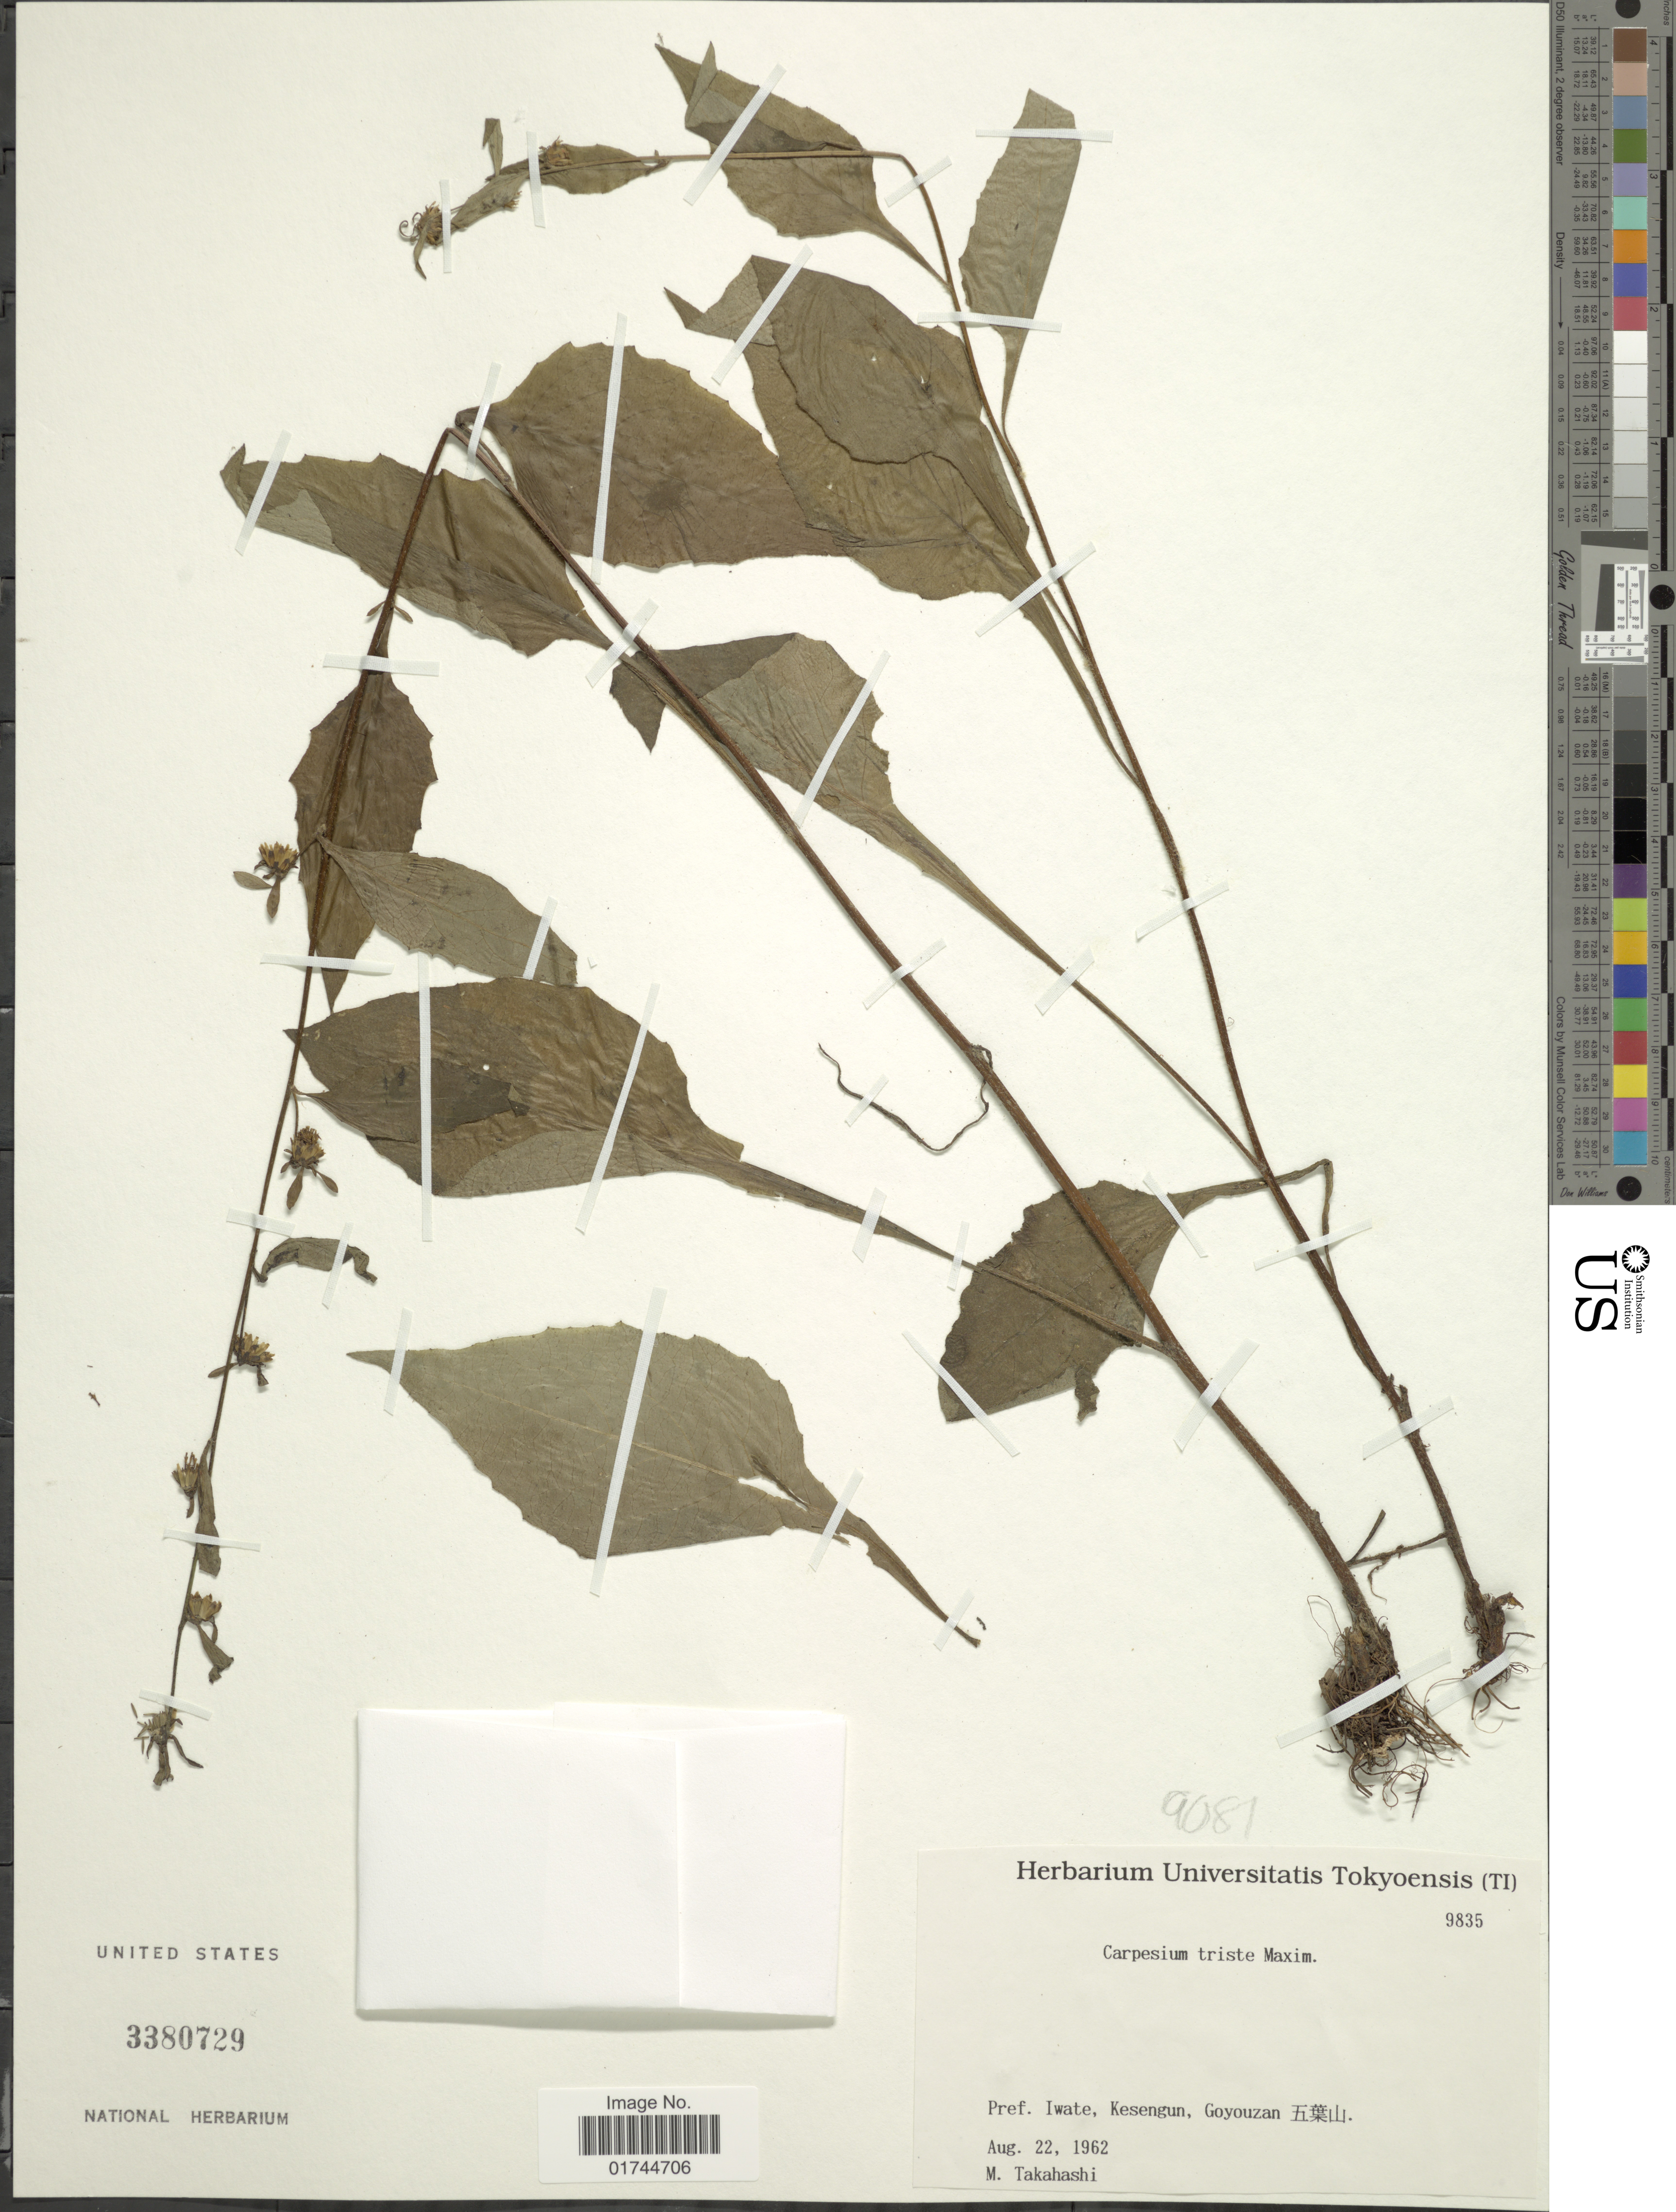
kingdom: Plantae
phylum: Tracheophyta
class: Magnoliopsida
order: Asterales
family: Asteraceae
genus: Carpesium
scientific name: Carpesium triste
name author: Maxim.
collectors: M. Takahashi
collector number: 9835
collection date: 1962-08-22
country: Japan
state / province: Iwate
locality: Kesengun, Goyouzan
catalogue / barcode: US 3380729